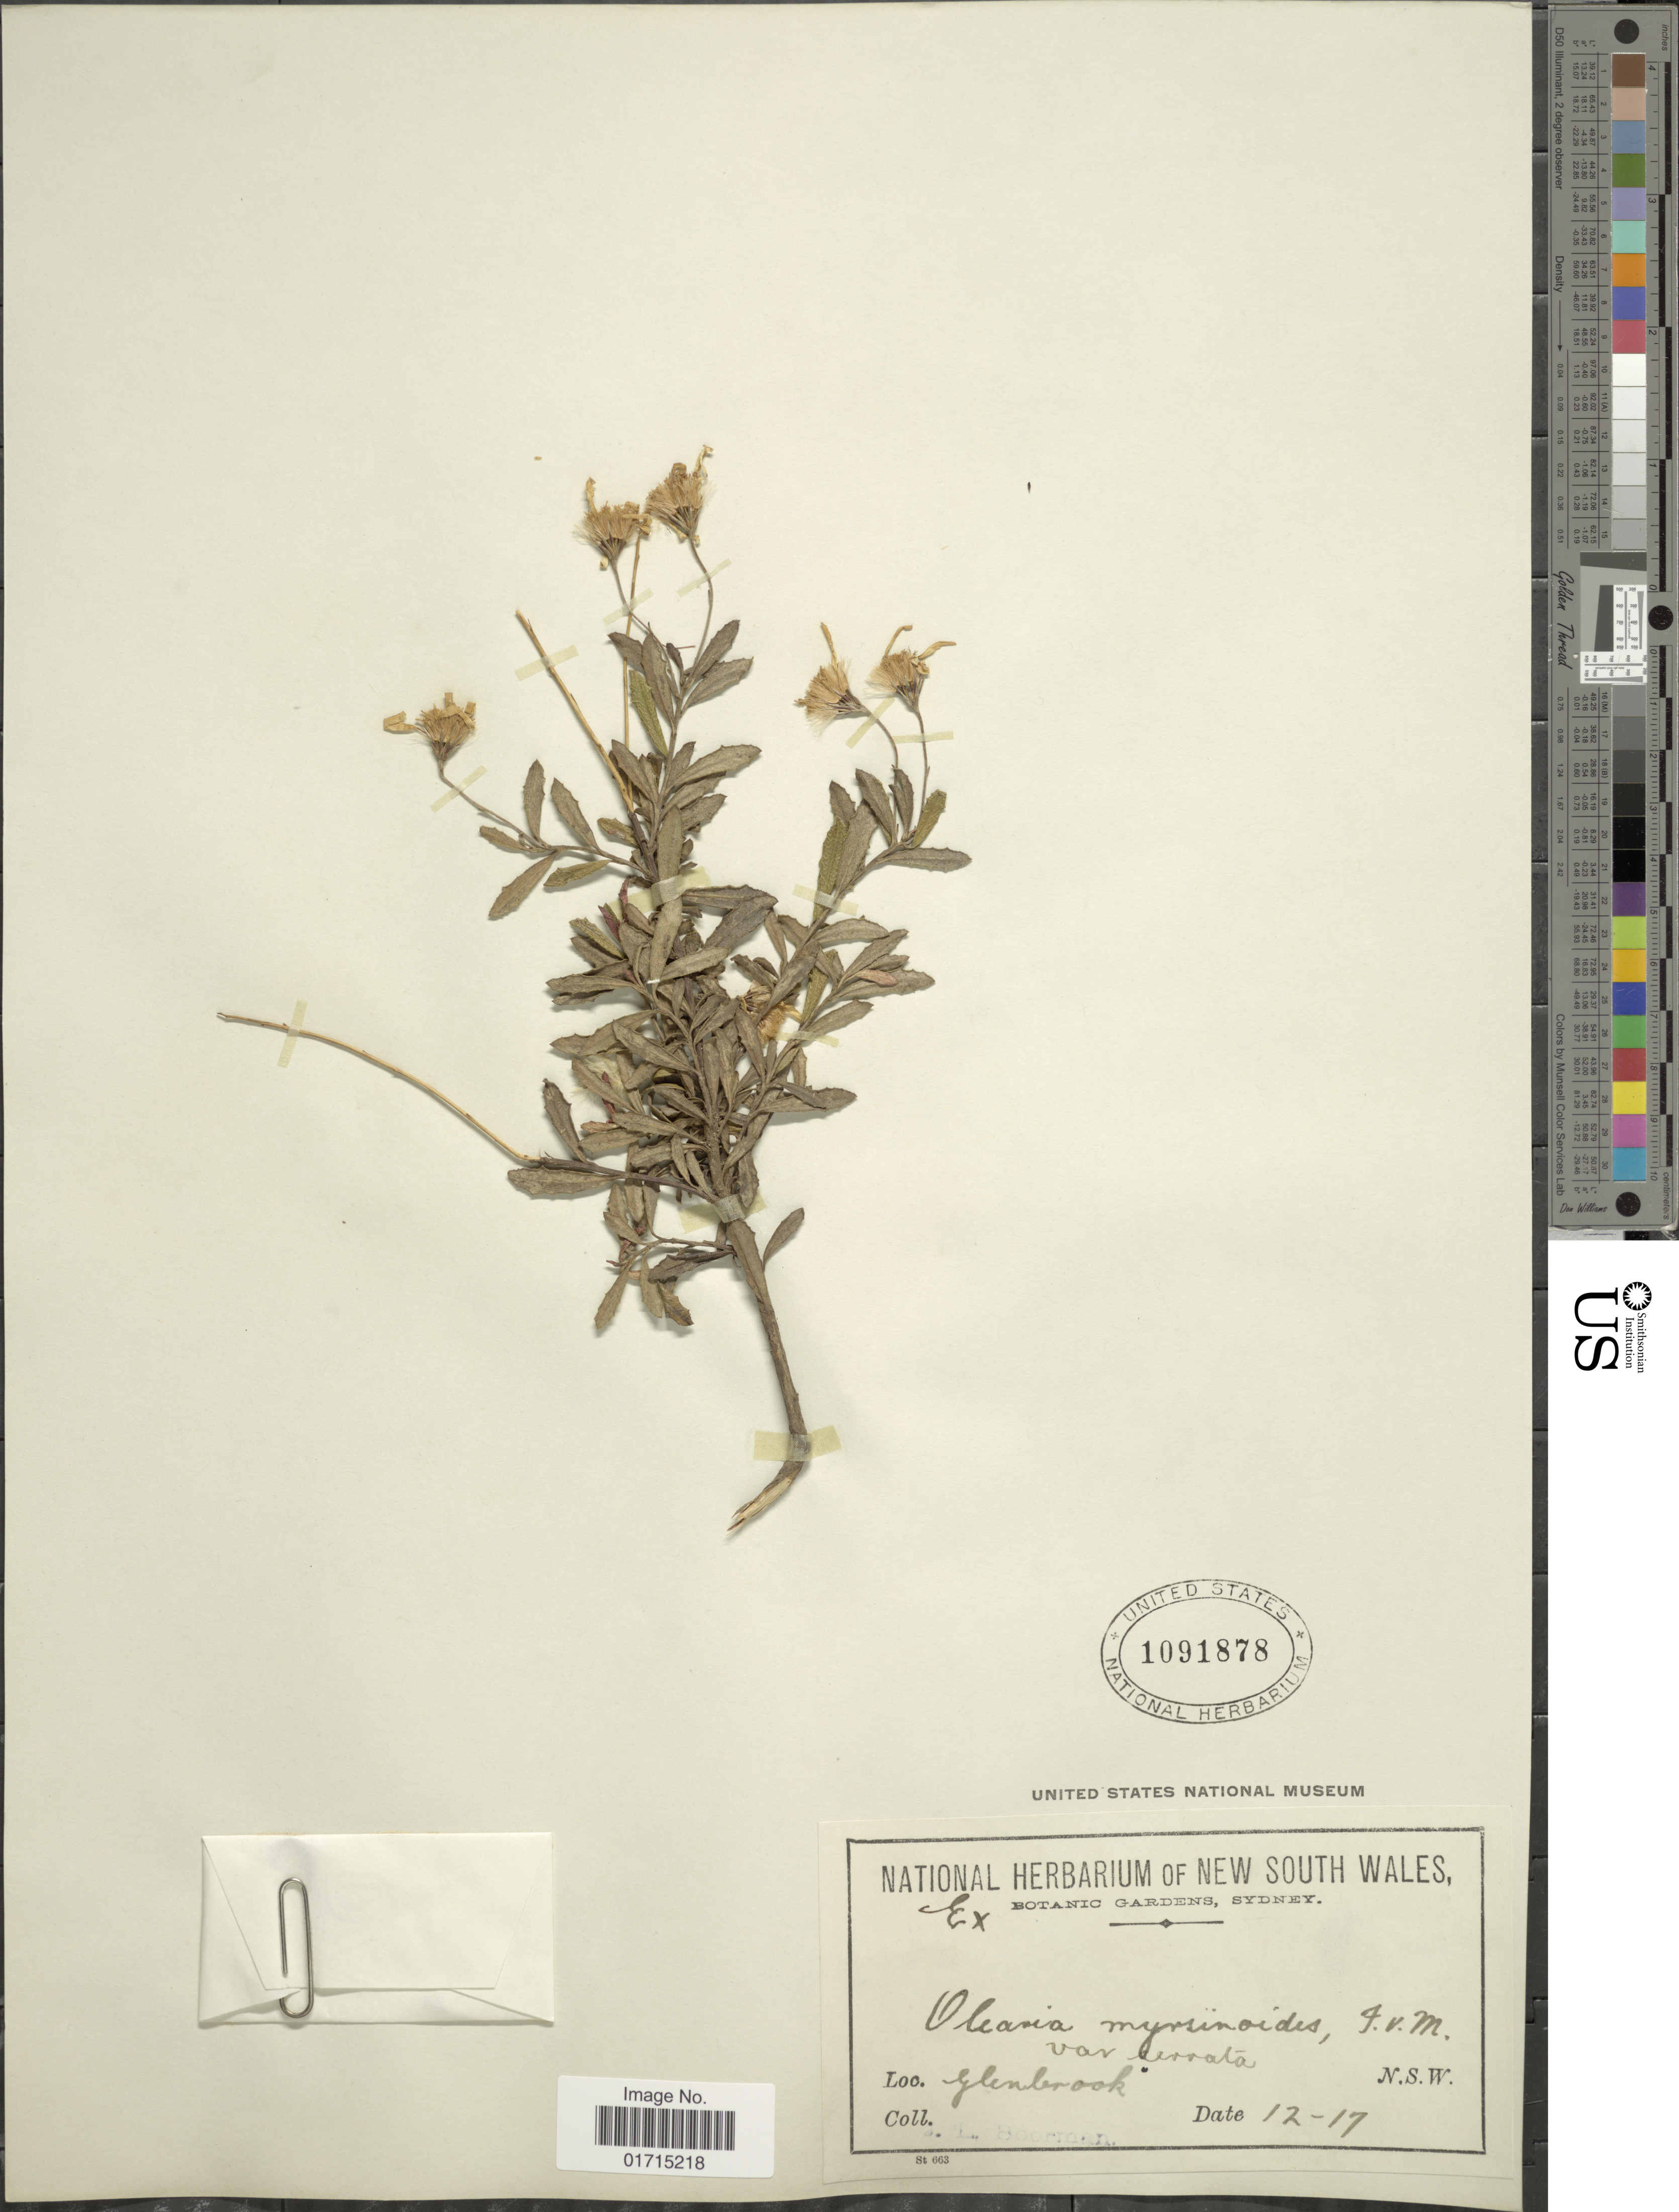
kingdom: Plantae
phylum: Tracheophyta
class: Magnoliopsida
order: Asterales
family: Asteraceae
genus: Olearia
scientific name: Olearia myrsinoides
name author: (Labill.) F. Muell. ex Benth.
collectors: J. Boorman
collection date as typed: Transcribed d/m/y: /12/17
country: Australia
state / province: New South Wales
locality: Glenbrook.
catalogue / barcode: US 1091878